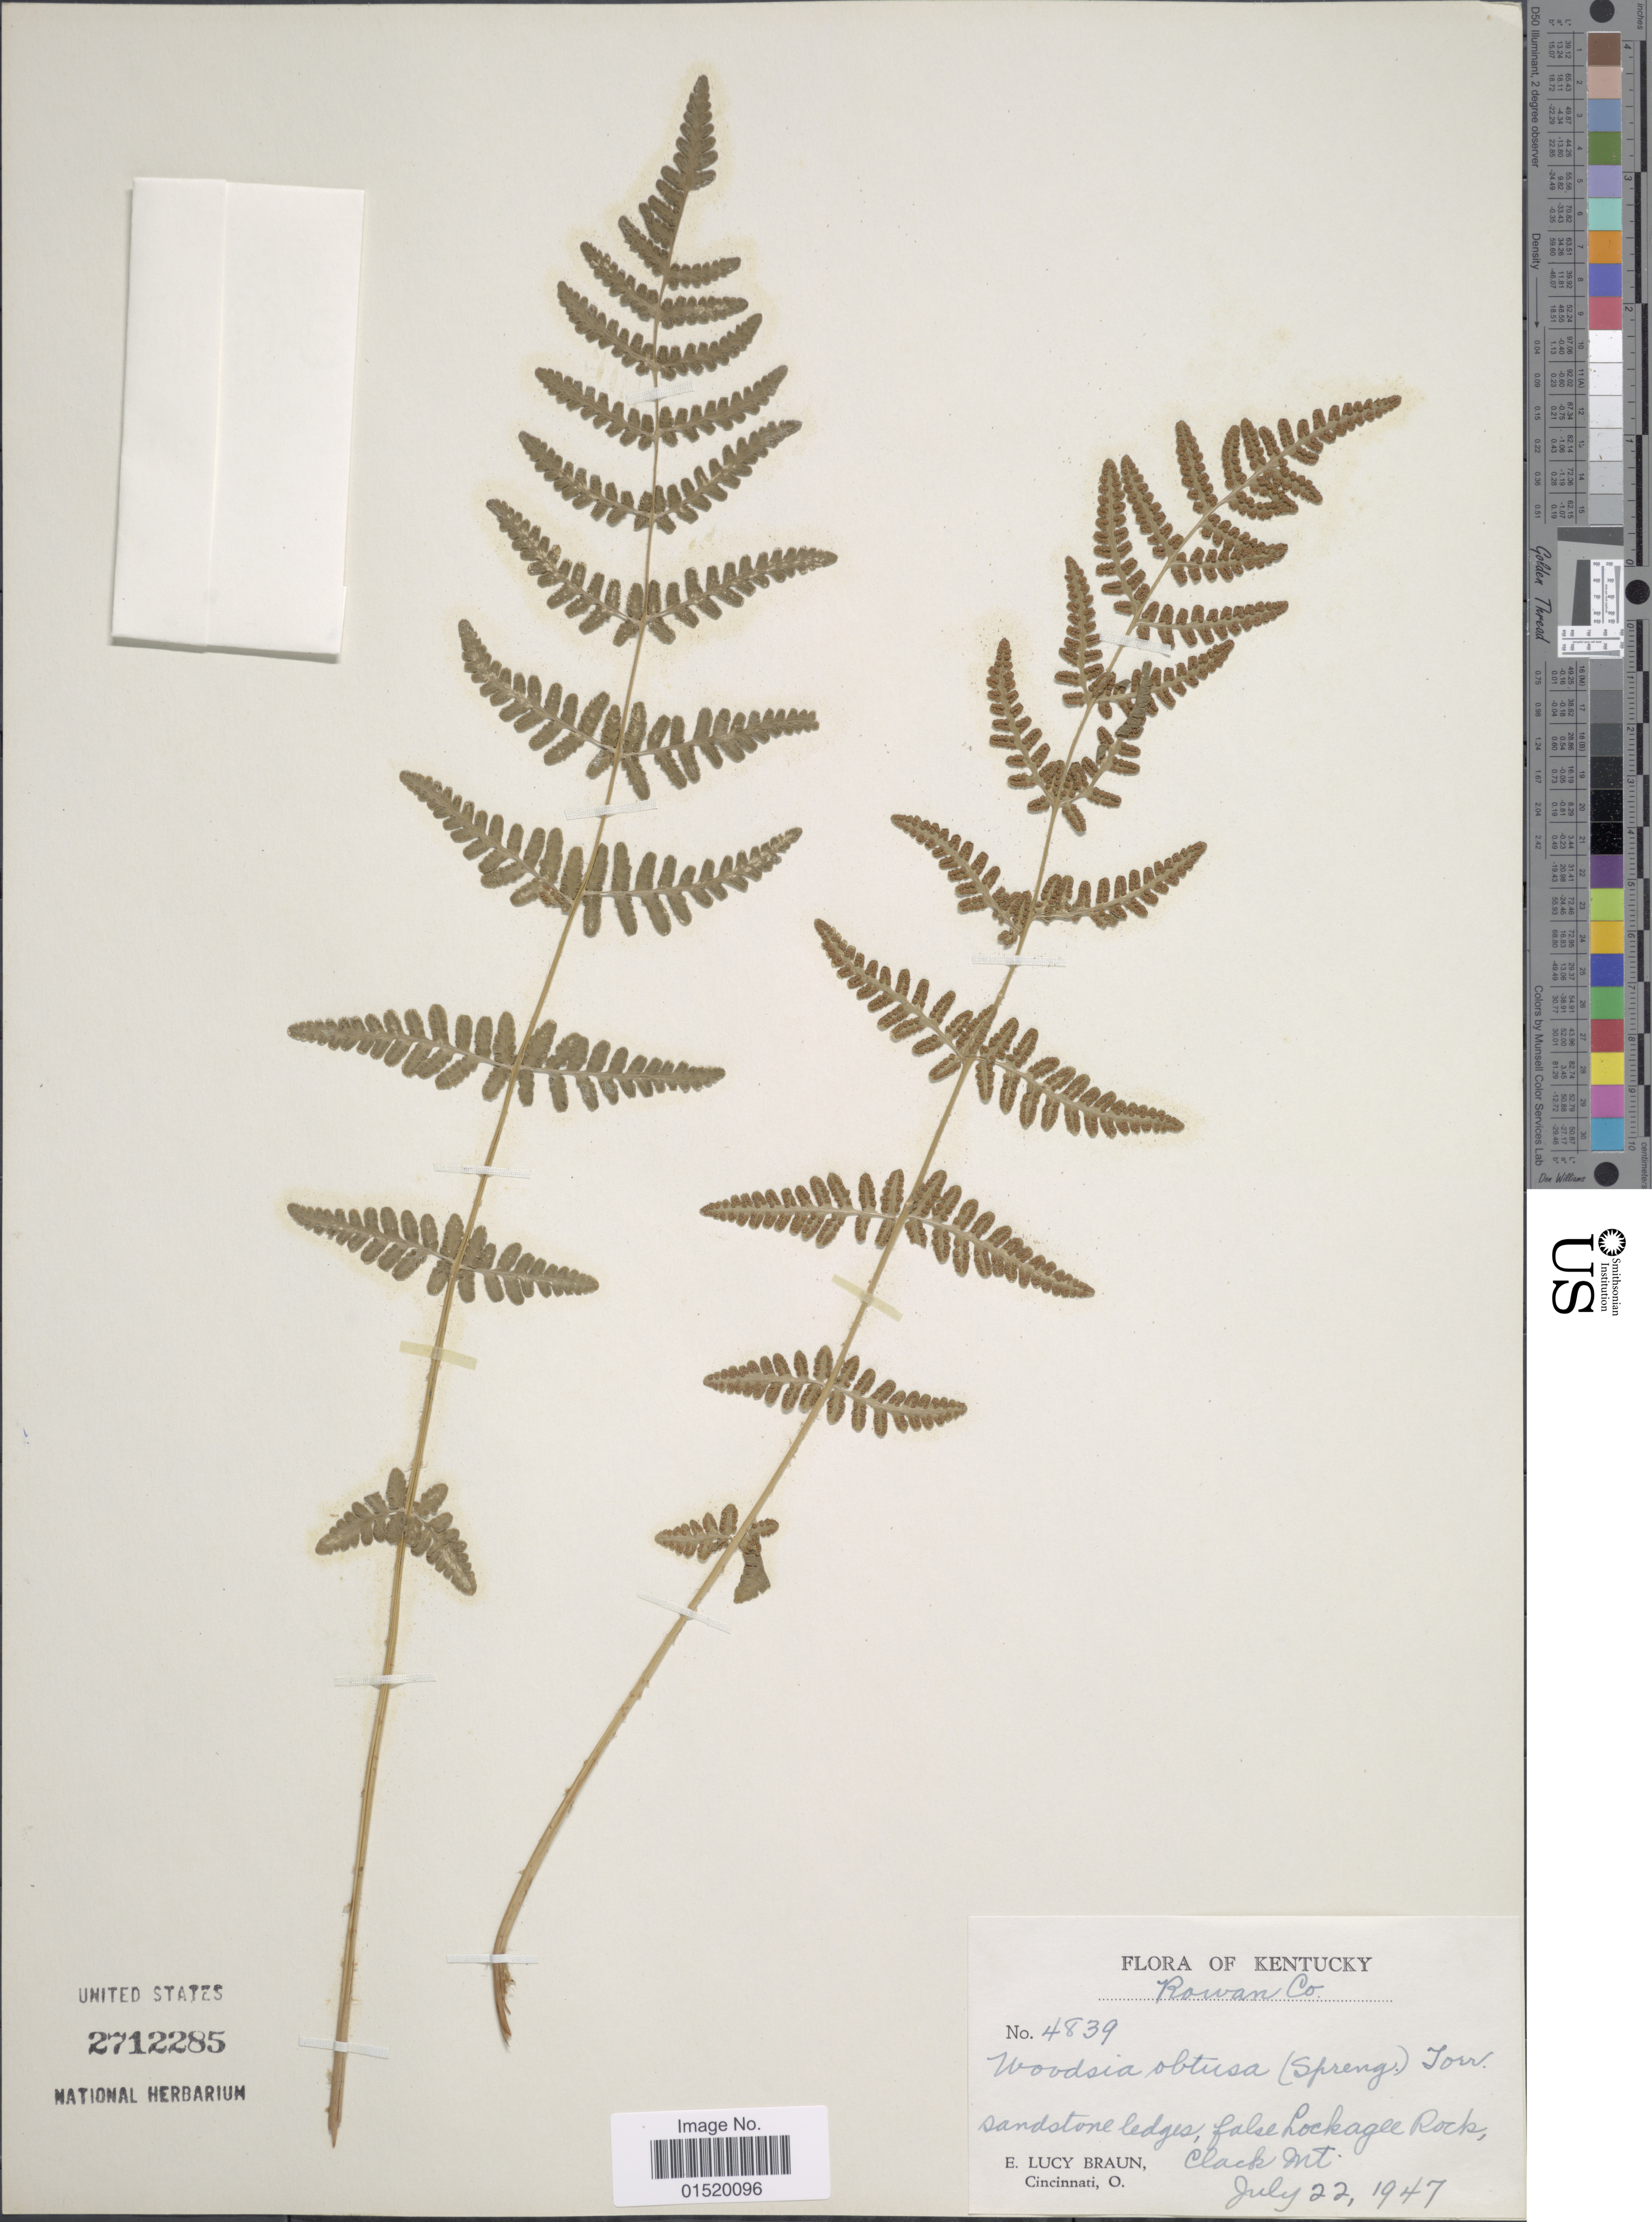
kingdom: Plantae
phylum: Tracheophyta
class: Polypodiopsida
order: Polypodiales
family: Woodsiaceae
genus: Woodsia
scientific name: Woodsia obtusa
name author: (Spreng.) Torr.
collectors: E. L. Braun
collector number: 4839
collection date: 1947-07-22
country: United States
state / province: Kentucky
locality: Rowan Co, sandstone ledges, false Lockagee Rock, Clack Mt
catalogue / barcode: US 2712285